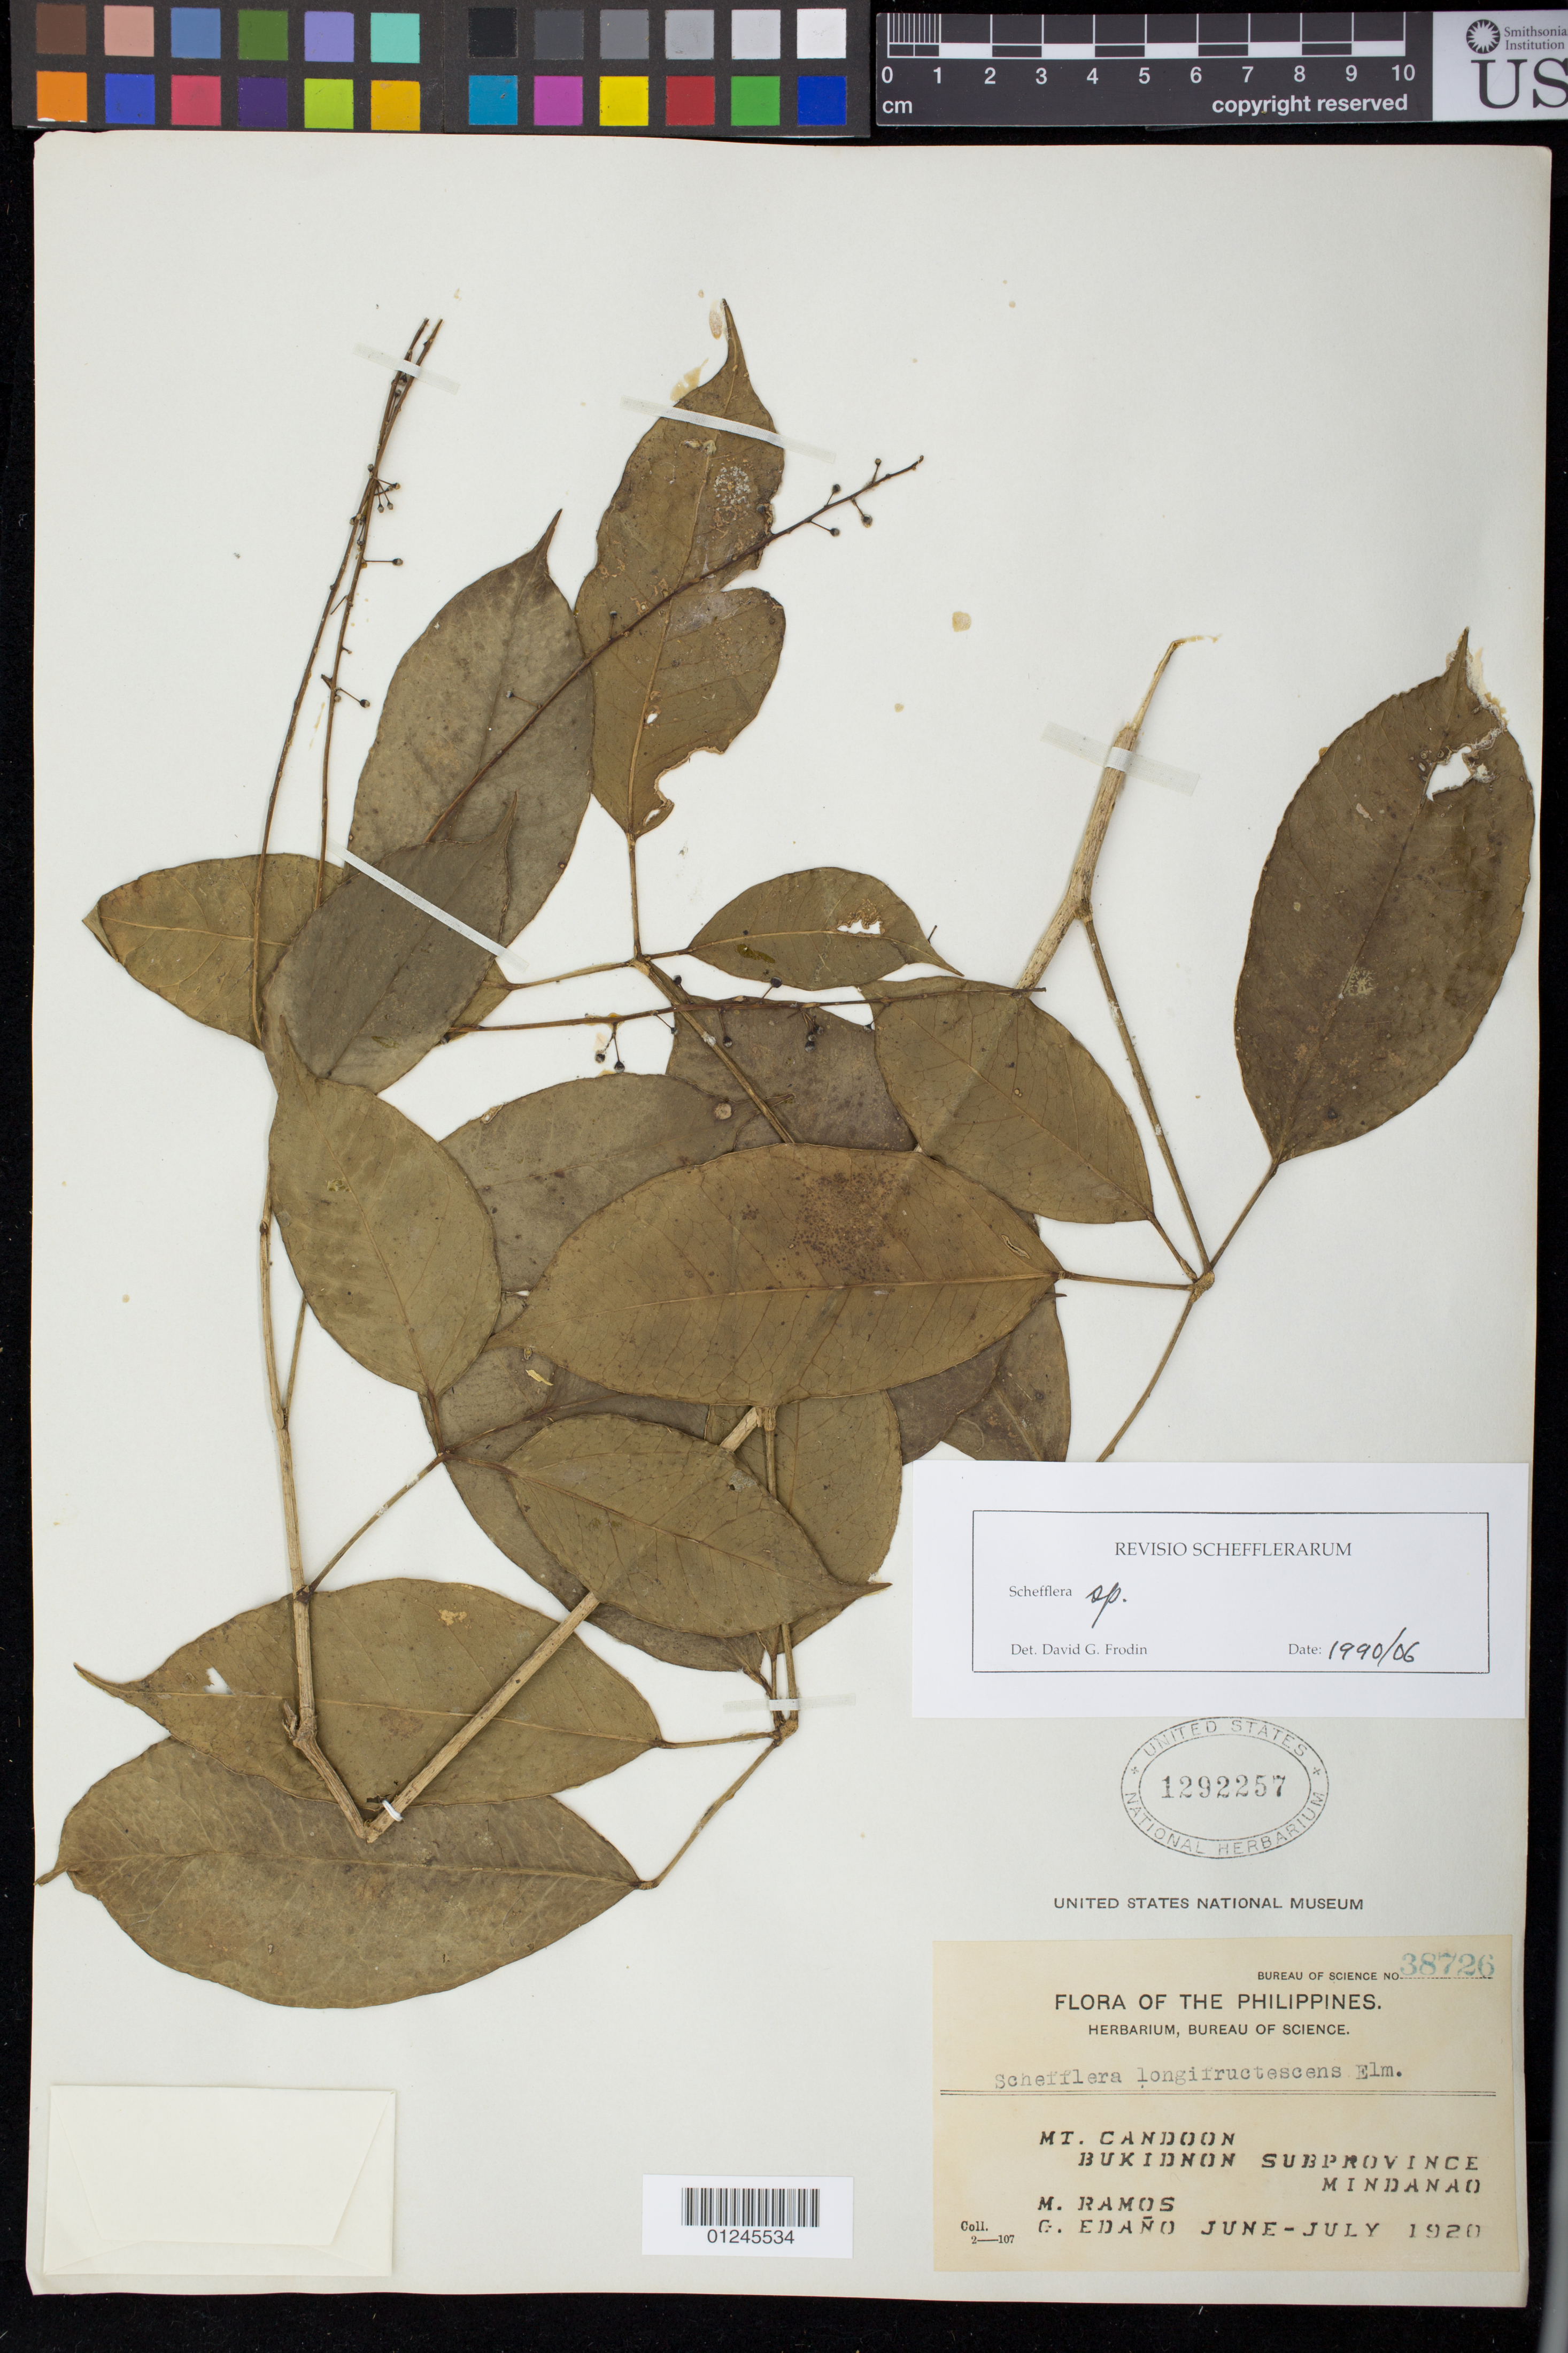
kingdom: Plantae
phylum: Tracheophyta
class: Magnoliopsida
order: Apiales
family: Araliaceae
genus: Schefflera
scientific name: Schefflera sp.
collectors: M. Ramos & G. Edaño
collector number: Bur. Sci. 38726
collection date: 1920-06/1920-07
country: Philippines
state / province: Northern Mindanao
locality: Mt. Candoon, Bukidnon Subprovince, Mindanao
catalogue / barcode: US 1292257